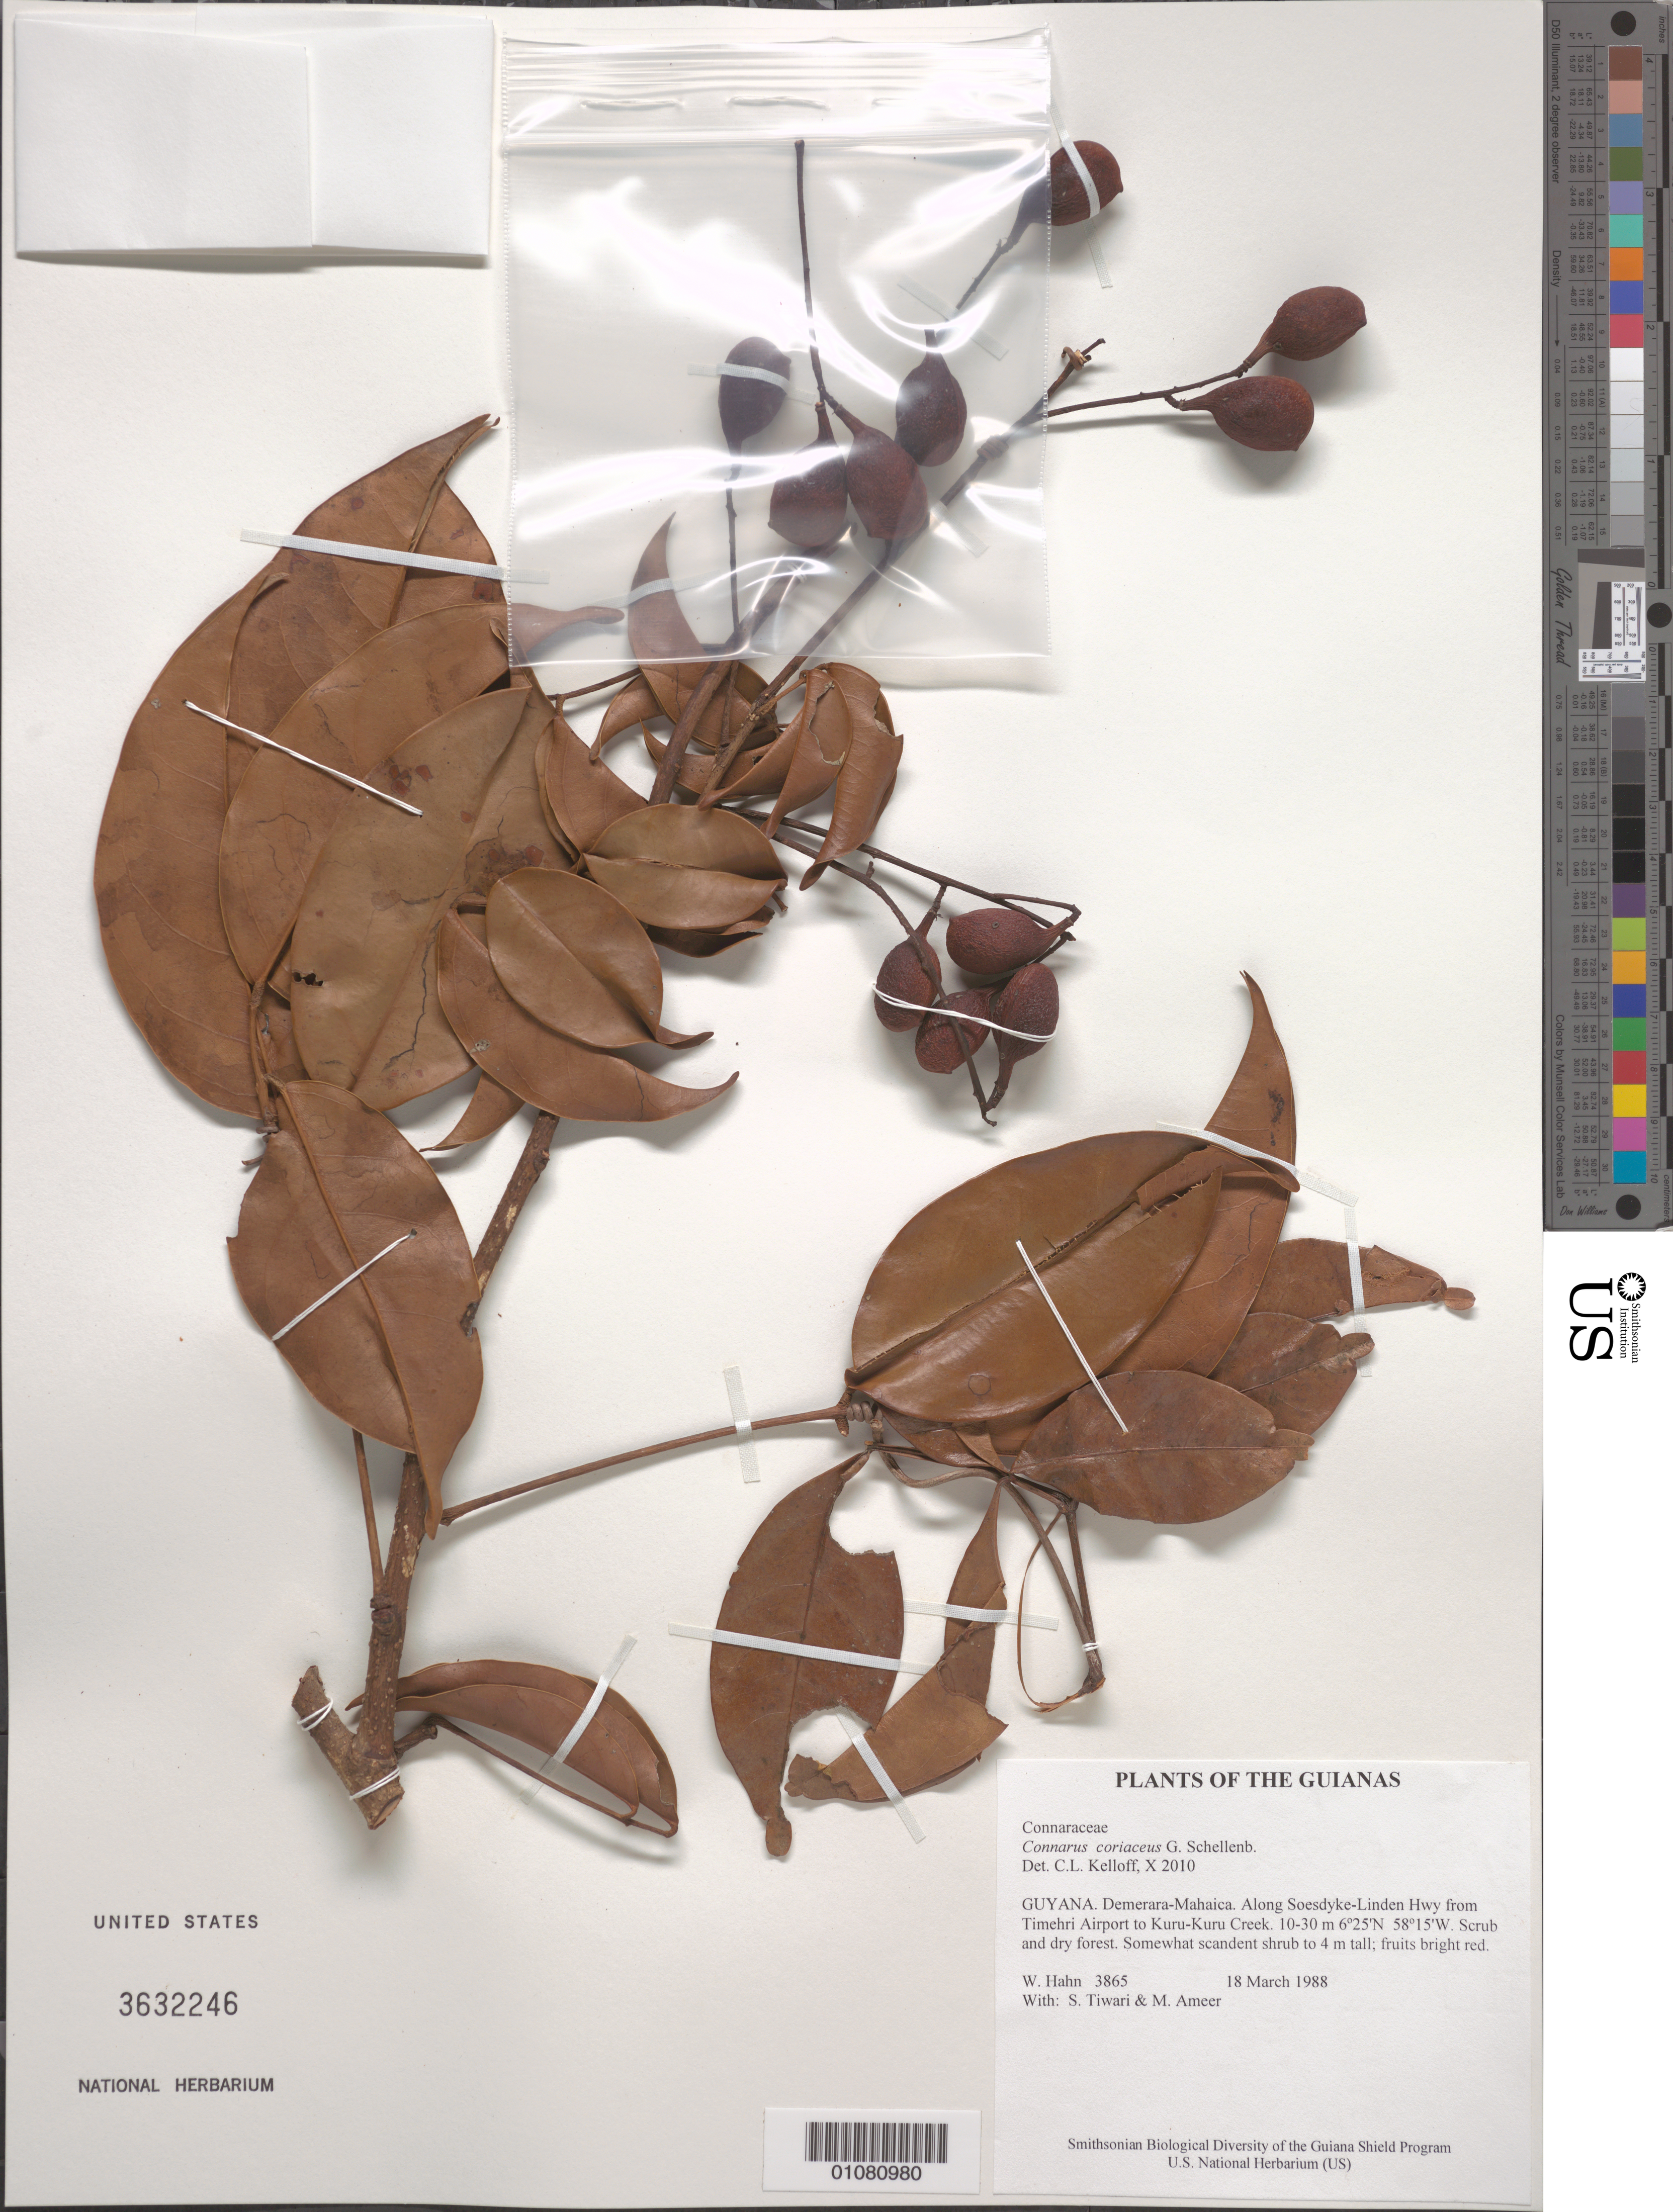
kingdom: Plantae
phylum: Tracheophyta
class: Magnoliopsida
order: Oxalidales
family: Connaraceae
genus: Connarus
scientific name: Connarus coriaceus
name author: G. Schellenb.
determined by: Kelloff, Carol L., (US), Smithsonian Institution - National Museum of Natural History (UNITED STATES)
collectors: W. Hahn, S. Tiwari & M. Ameer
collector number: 3865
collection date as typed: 18 March 1988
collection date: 1988-03-18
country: Guyana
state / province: Demerara-Mahaica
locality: Along Soesdyke-Linden Hwy from Timehri Airport to Kuru-Kuru Creek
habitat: Scrub and dry forest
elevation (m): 10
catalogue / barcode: US 3632246